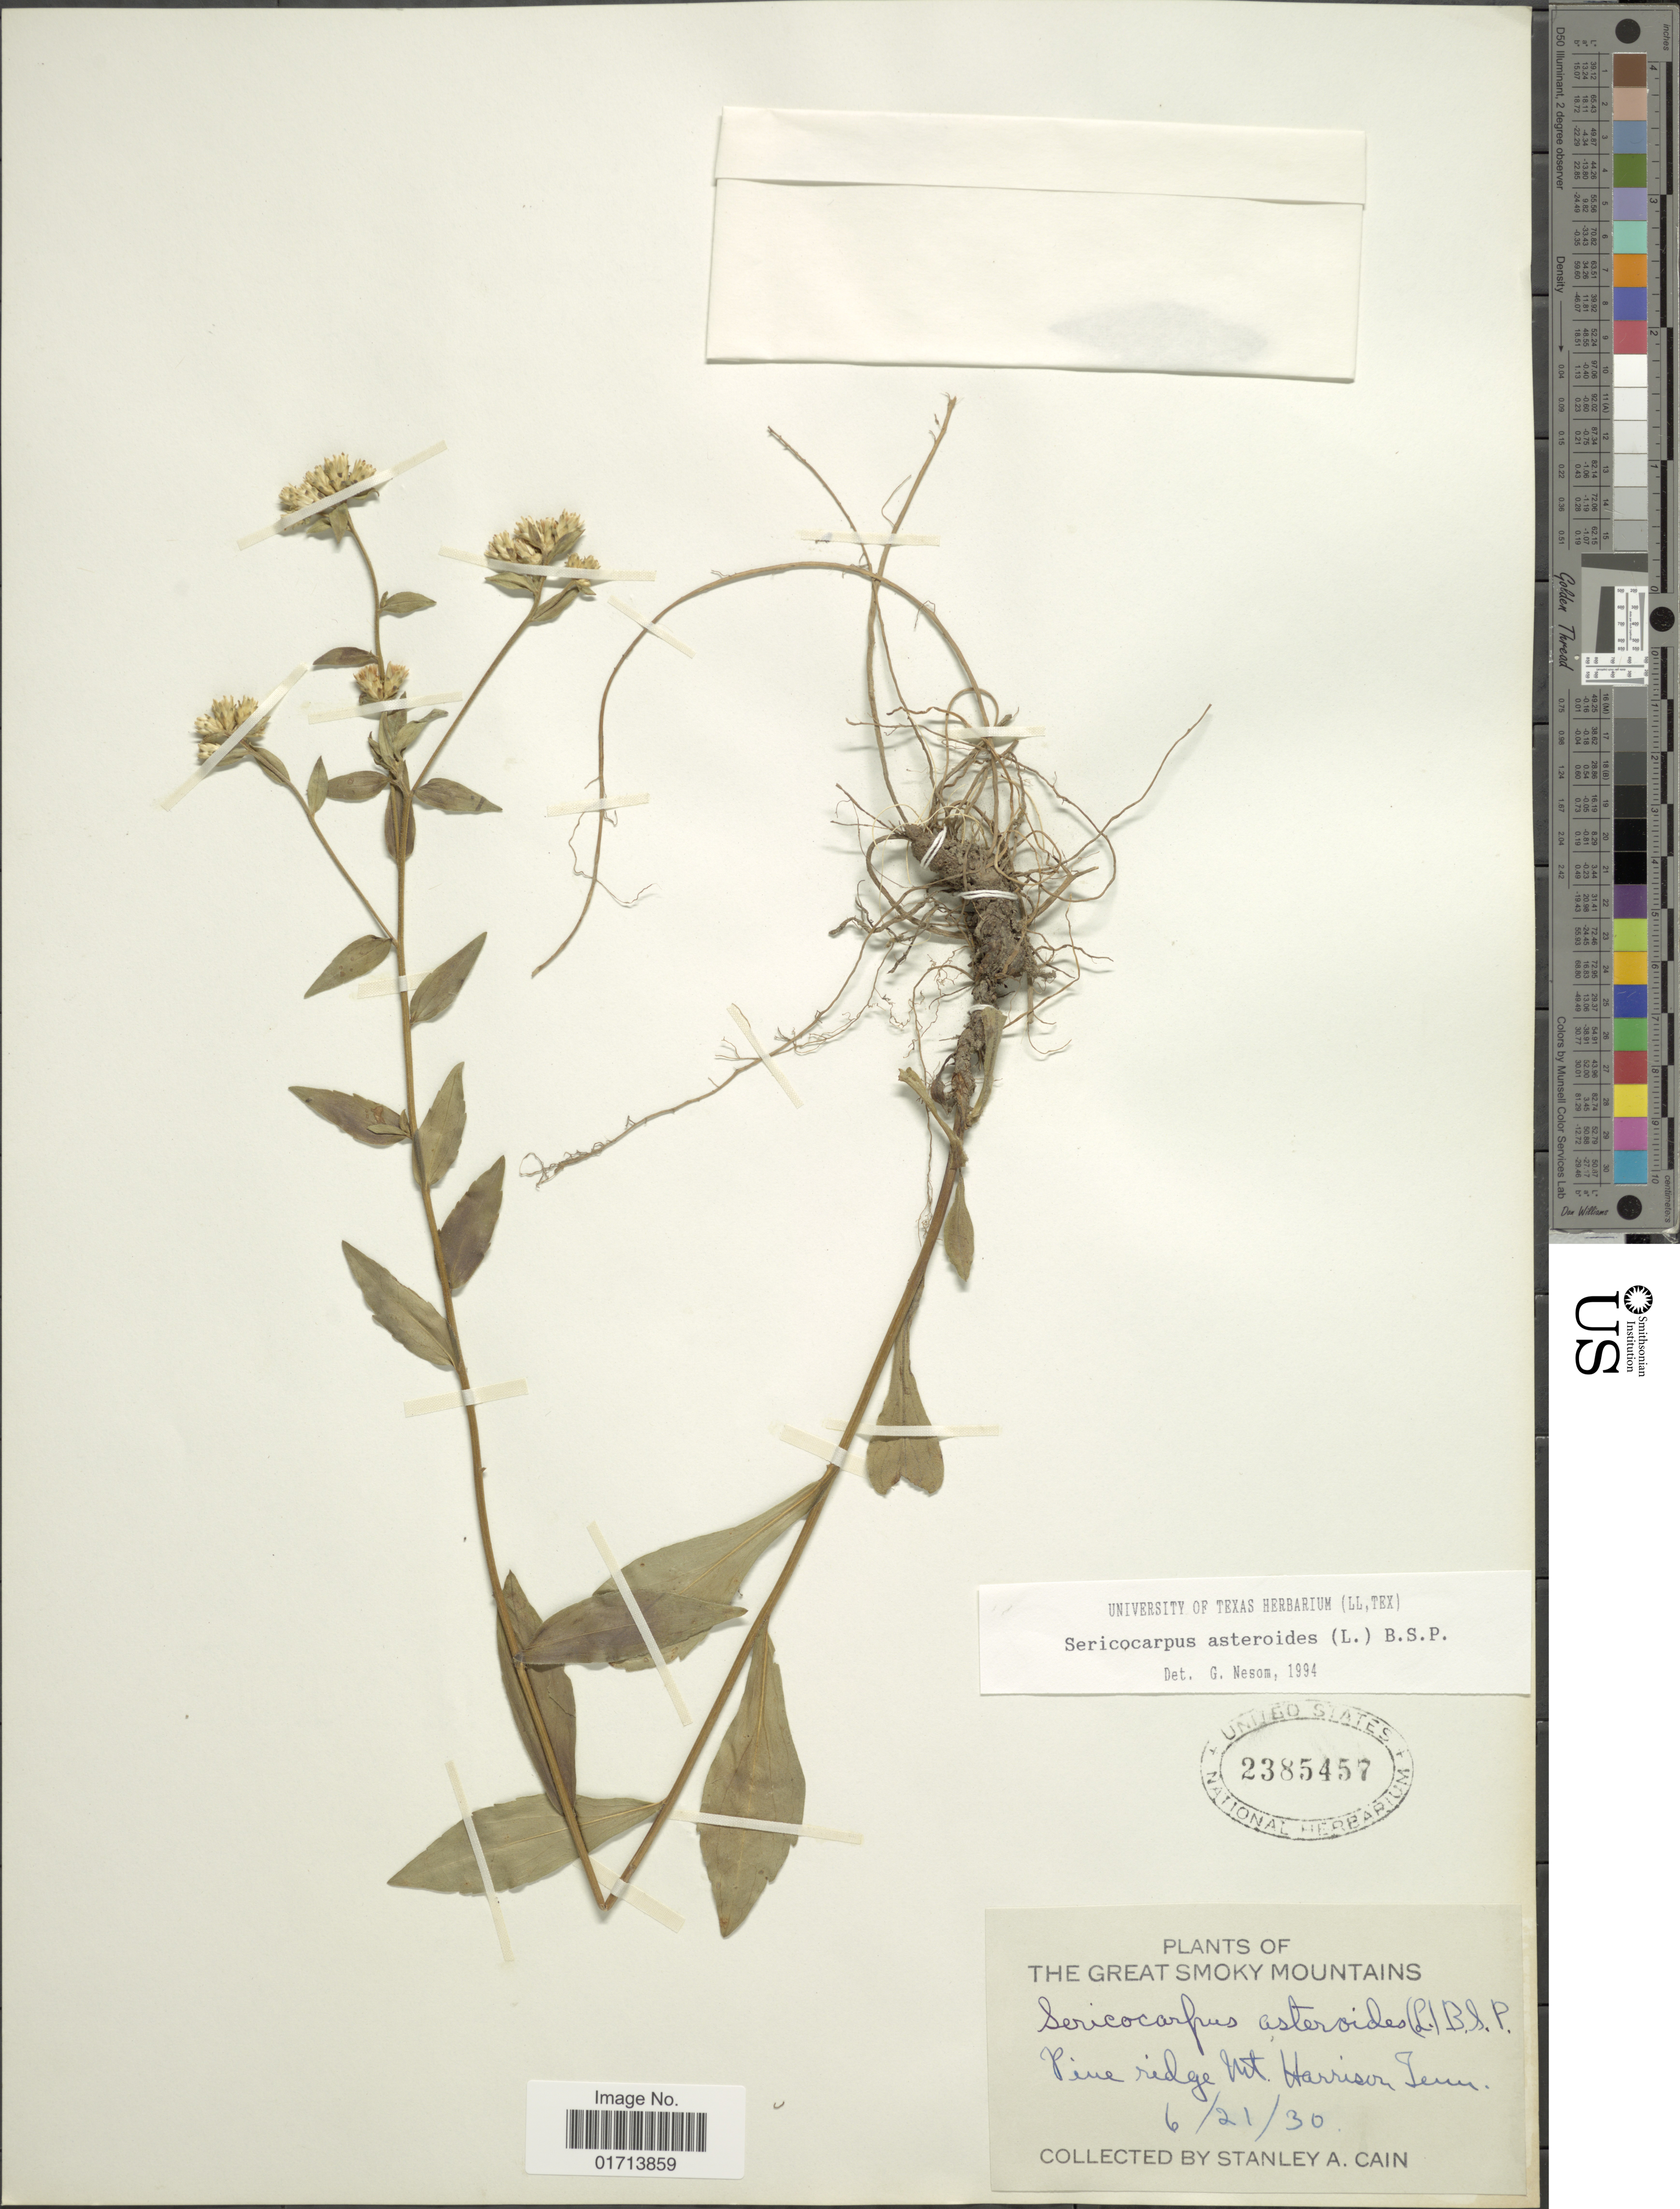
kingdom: Plantae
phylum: Tracheophyta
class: Magnoliopsida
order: Asterales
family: Asteraceae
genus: Sericocarpus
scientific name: Sericocarpus asteroides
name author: (L.) Britton, Stearns & Poggenb.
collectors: S. Cain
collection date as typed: Transcribed d/m/y: 21/6/30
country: United States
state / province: Tennessee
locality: Great Smoky Mountains, Mt. Harrison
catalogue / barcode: US 2385457